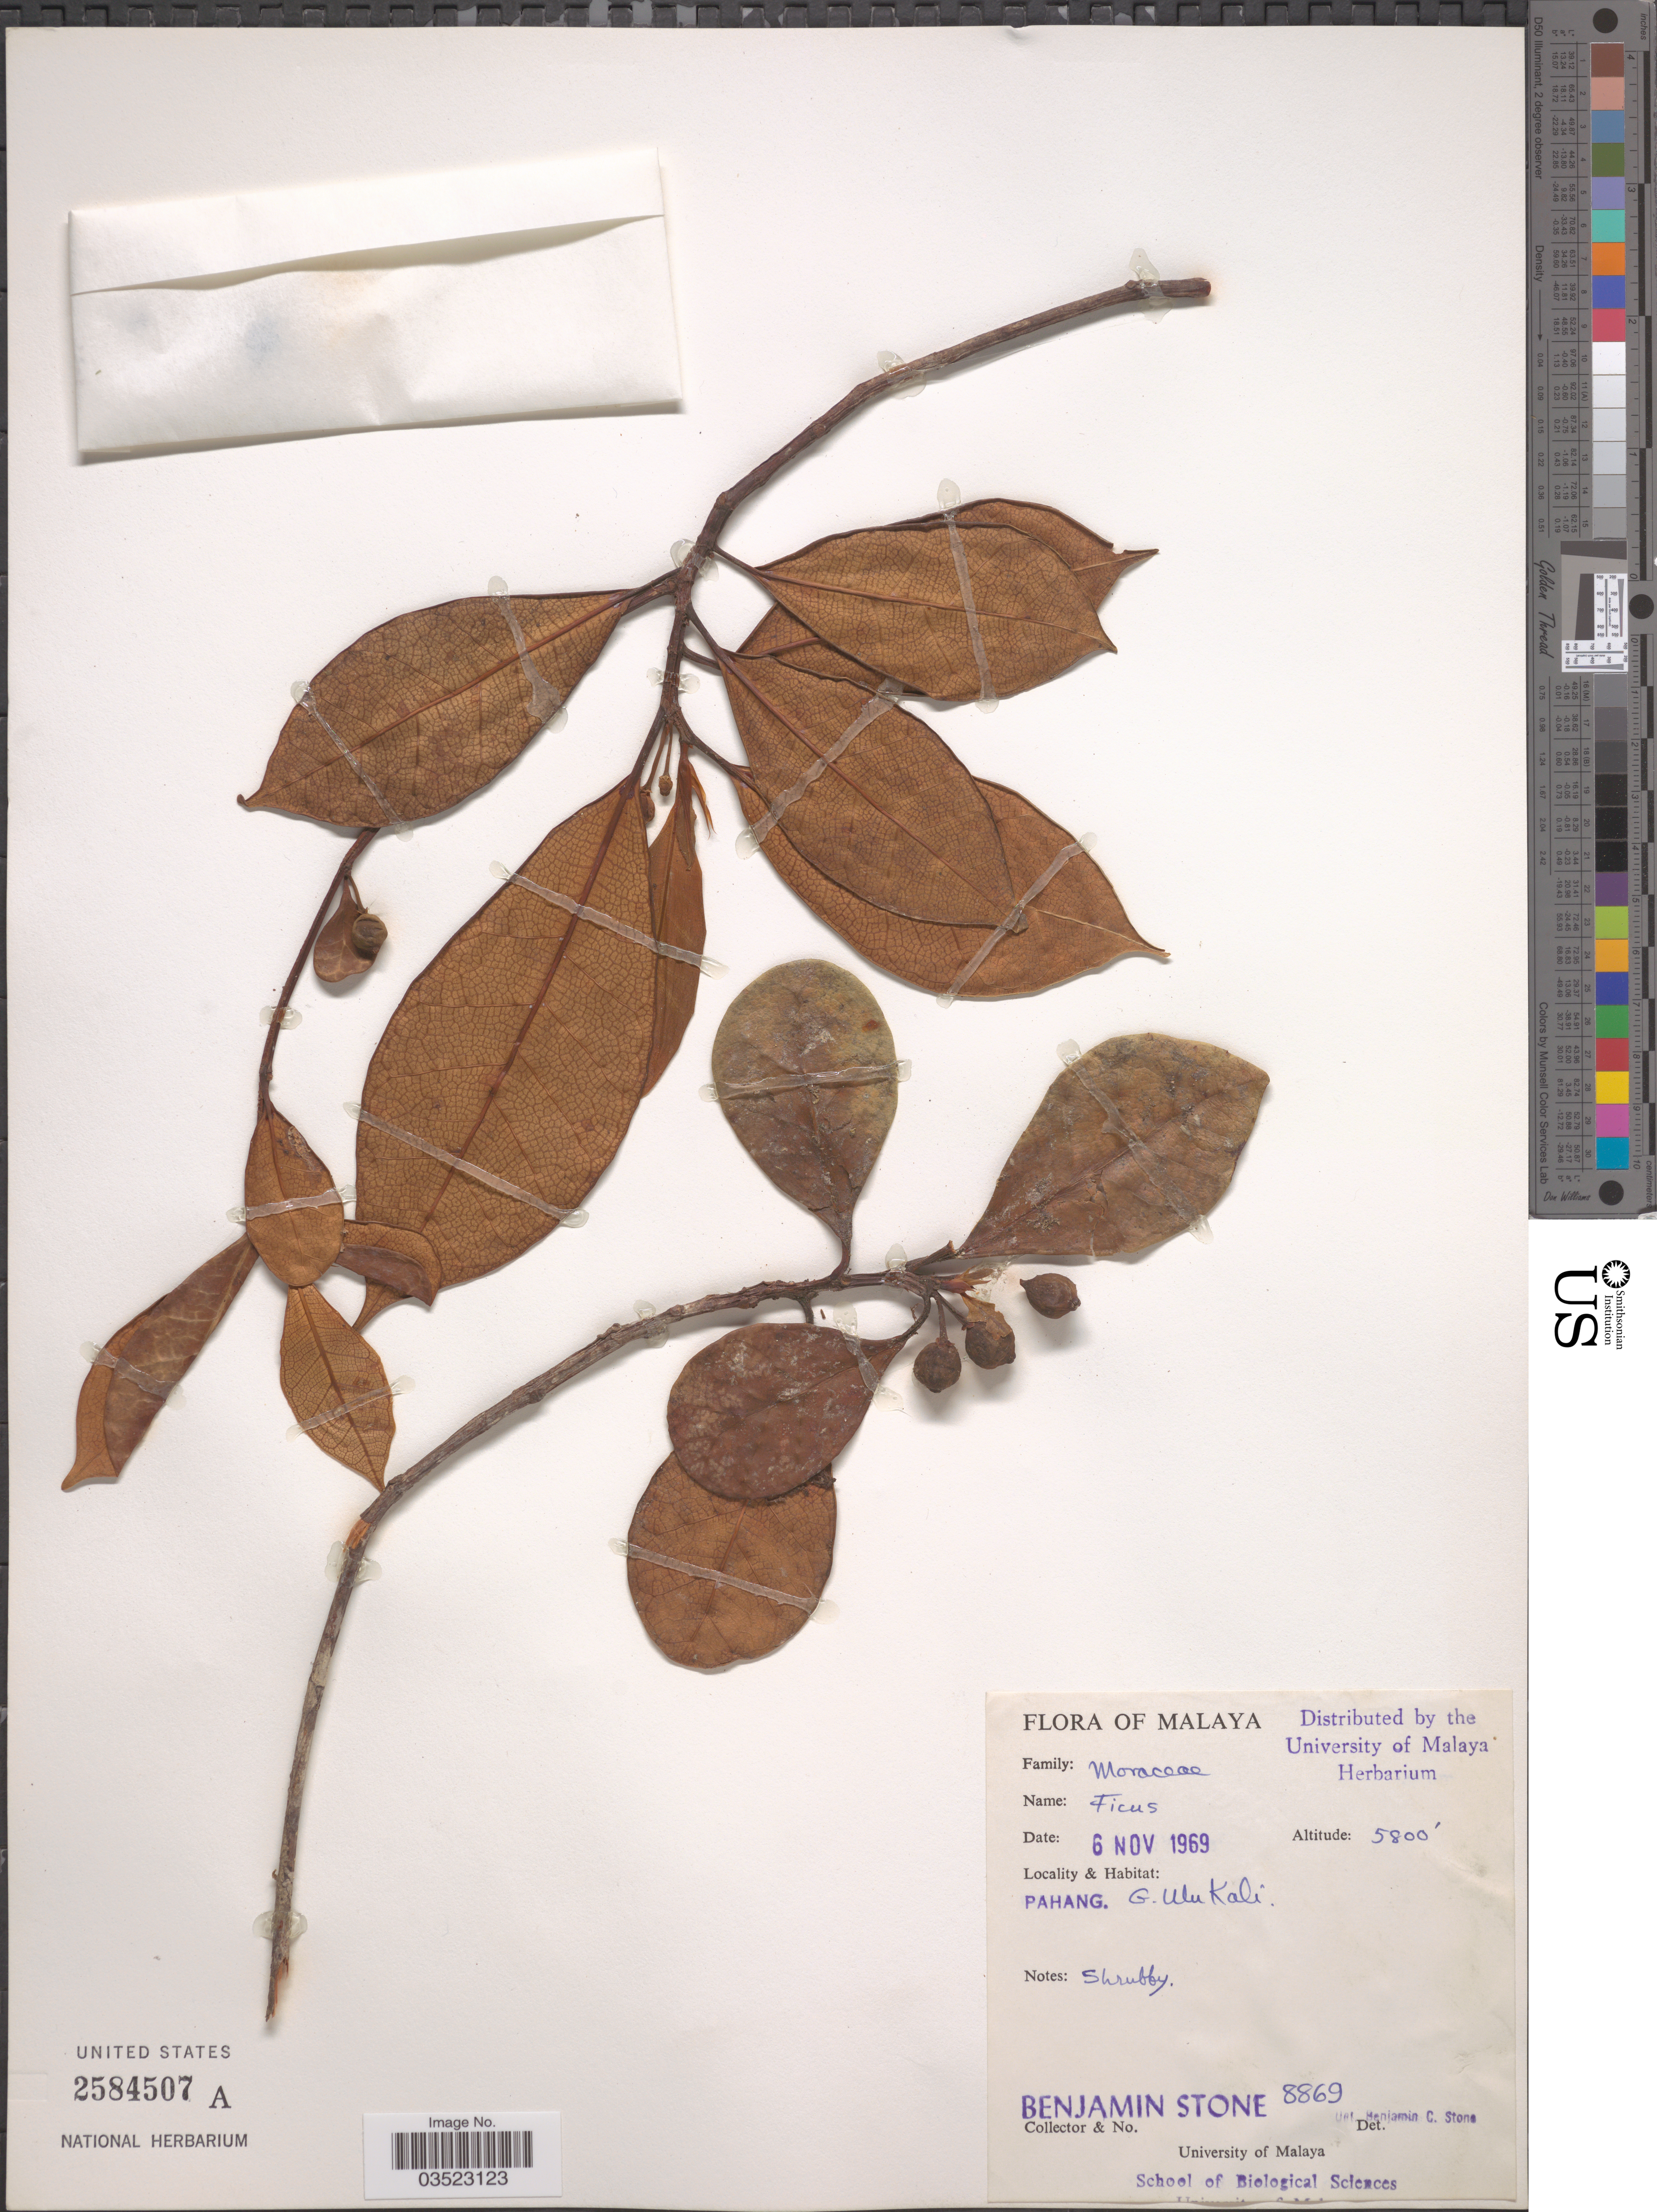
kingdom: Plantae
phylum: Tracheophyta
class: Magnoliopsida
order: Rosales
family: Moraceae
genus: Ficus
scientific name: Ficus sp.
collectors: B. C. Stone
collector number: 8869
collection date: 1969-11-06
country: Malaysia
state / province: Pahang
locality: Malaya. G. Ulu Kali.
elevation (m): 1768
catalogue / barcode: US 2584507A